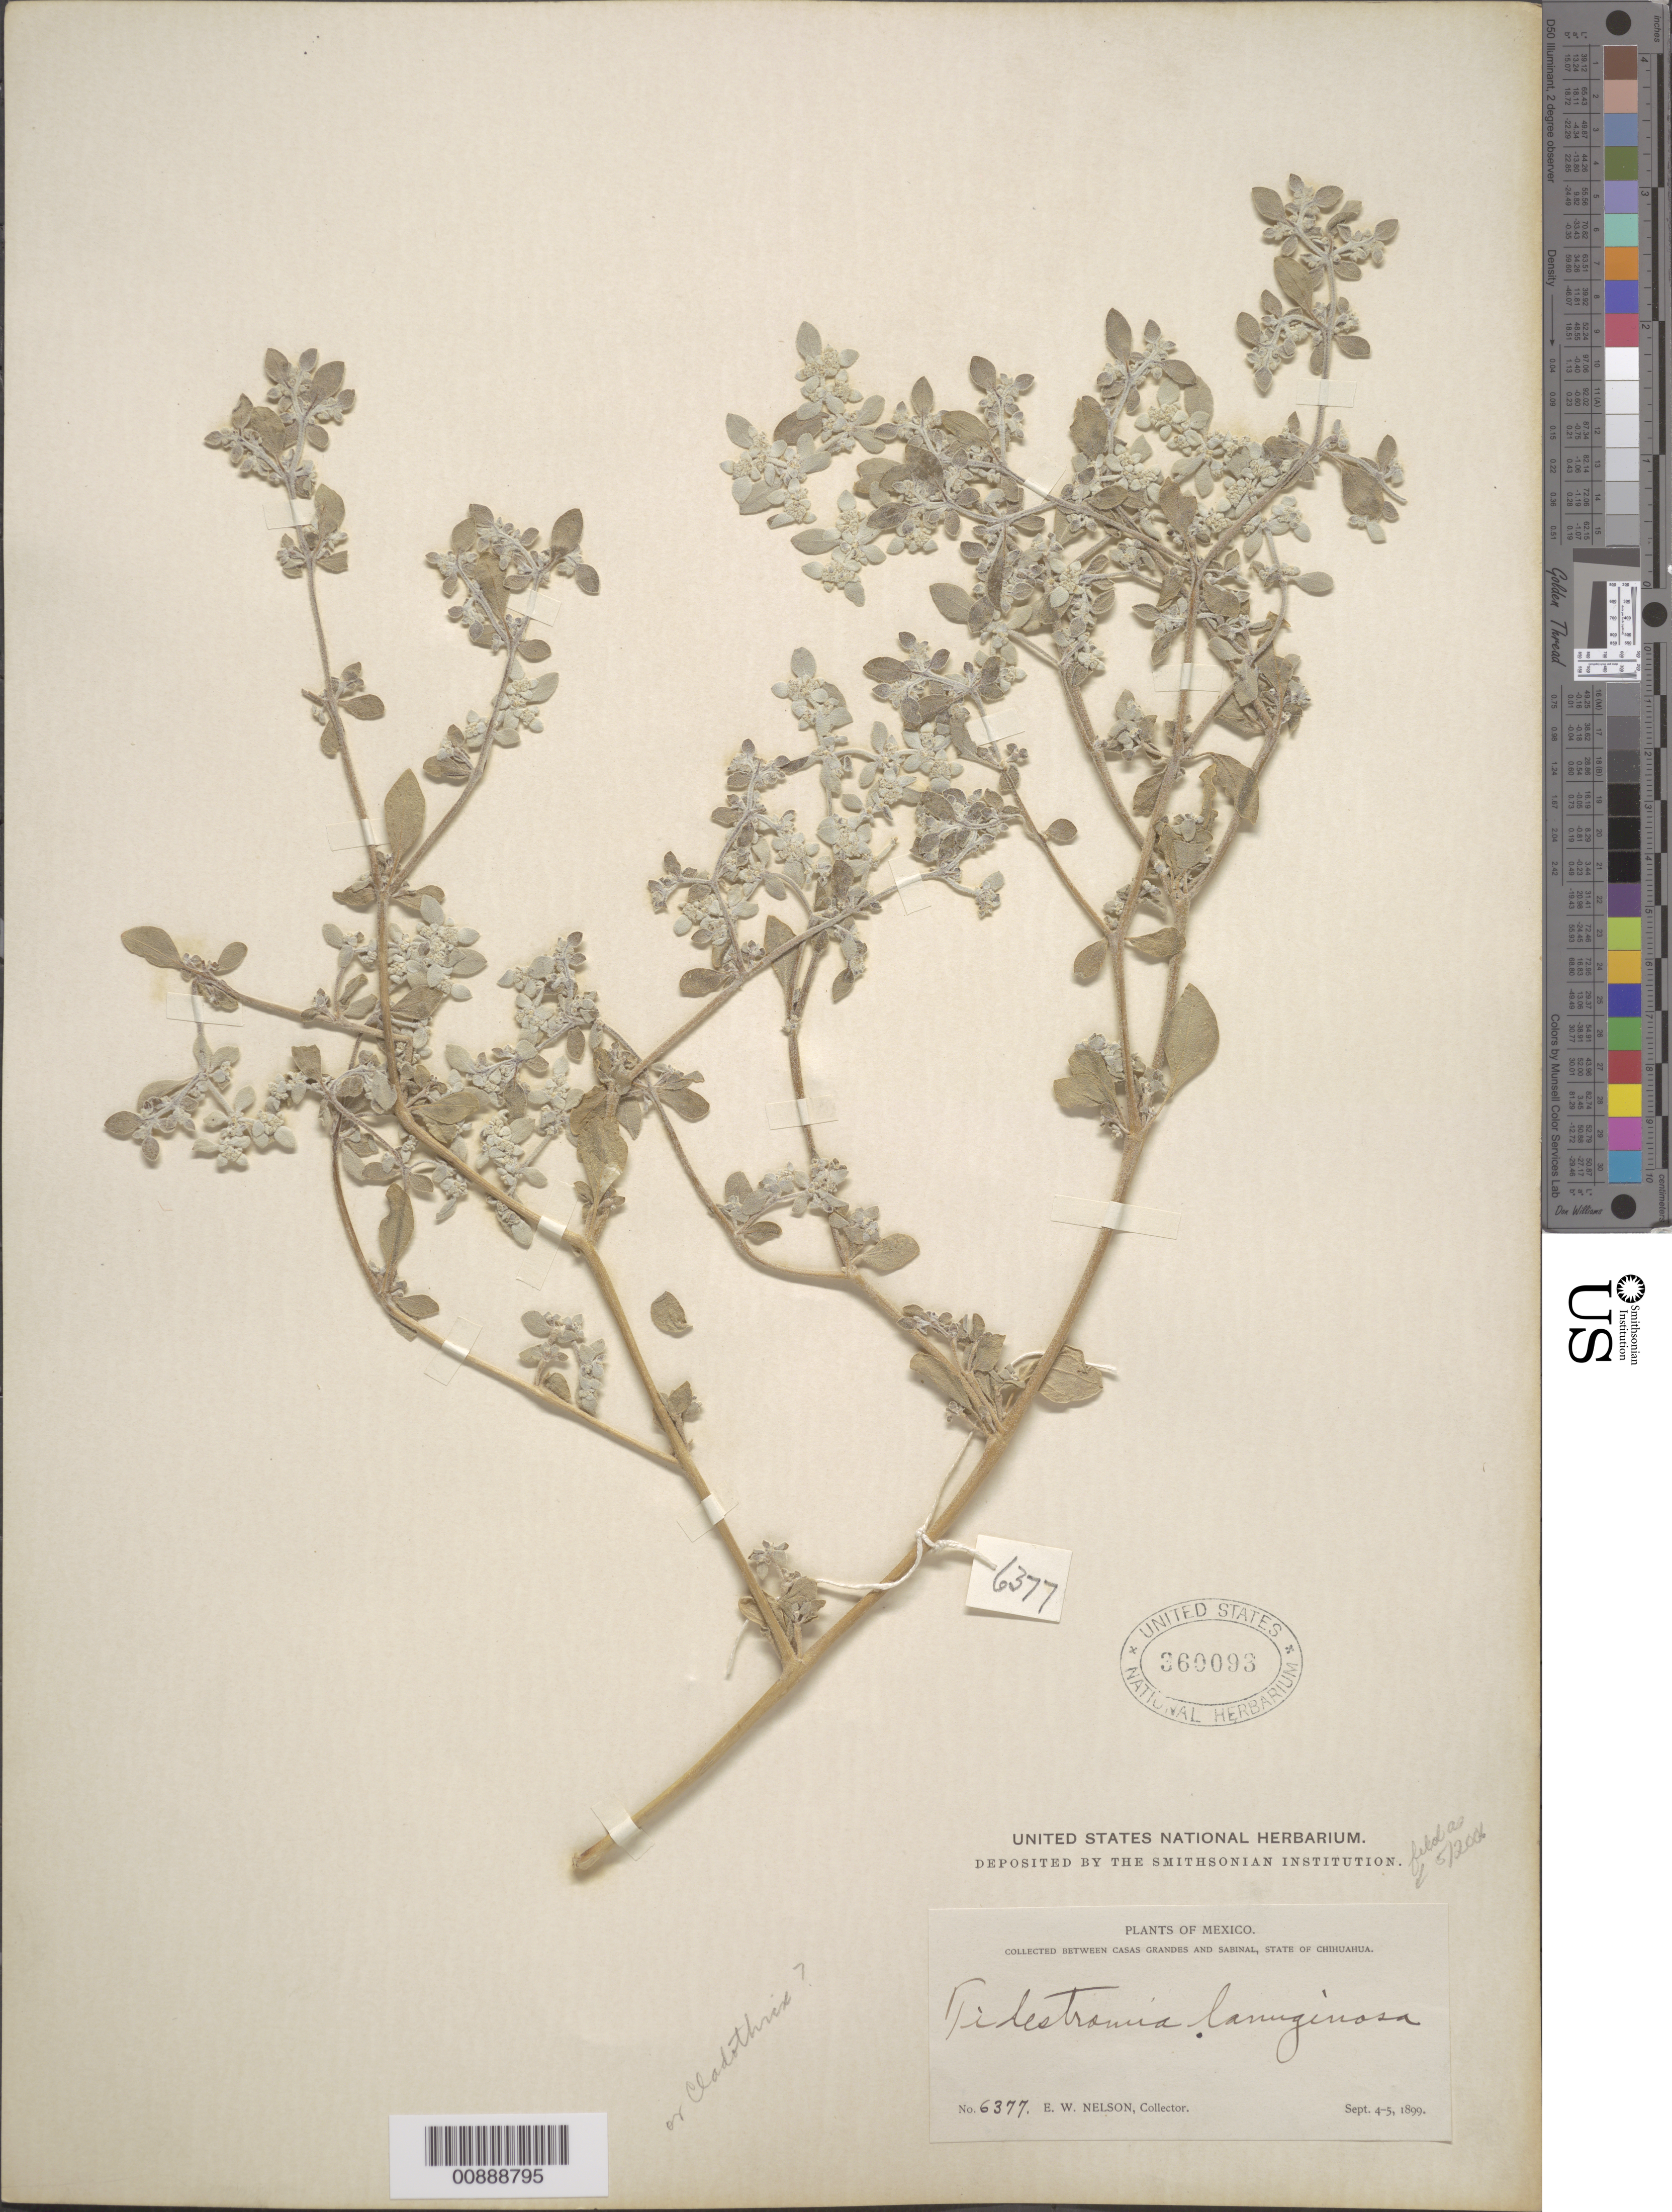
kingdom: Plantae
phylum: Tracheophyta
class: Magnoliopsida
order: Caryophyllales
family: Amaranthaceae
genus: Tidestromia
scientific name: Tidestromia lanuginosa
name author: (Nutt.) Standl.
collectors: E. W. Nelson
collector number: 6377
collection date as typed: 04 Sep 1899 to 05 Sep 1899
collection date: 1899-09-04/1899-09-05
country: Mexico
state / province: Chihuahua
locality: Between Casas Grandes and Sabinal, Chihuahua.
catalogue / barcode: US 360093